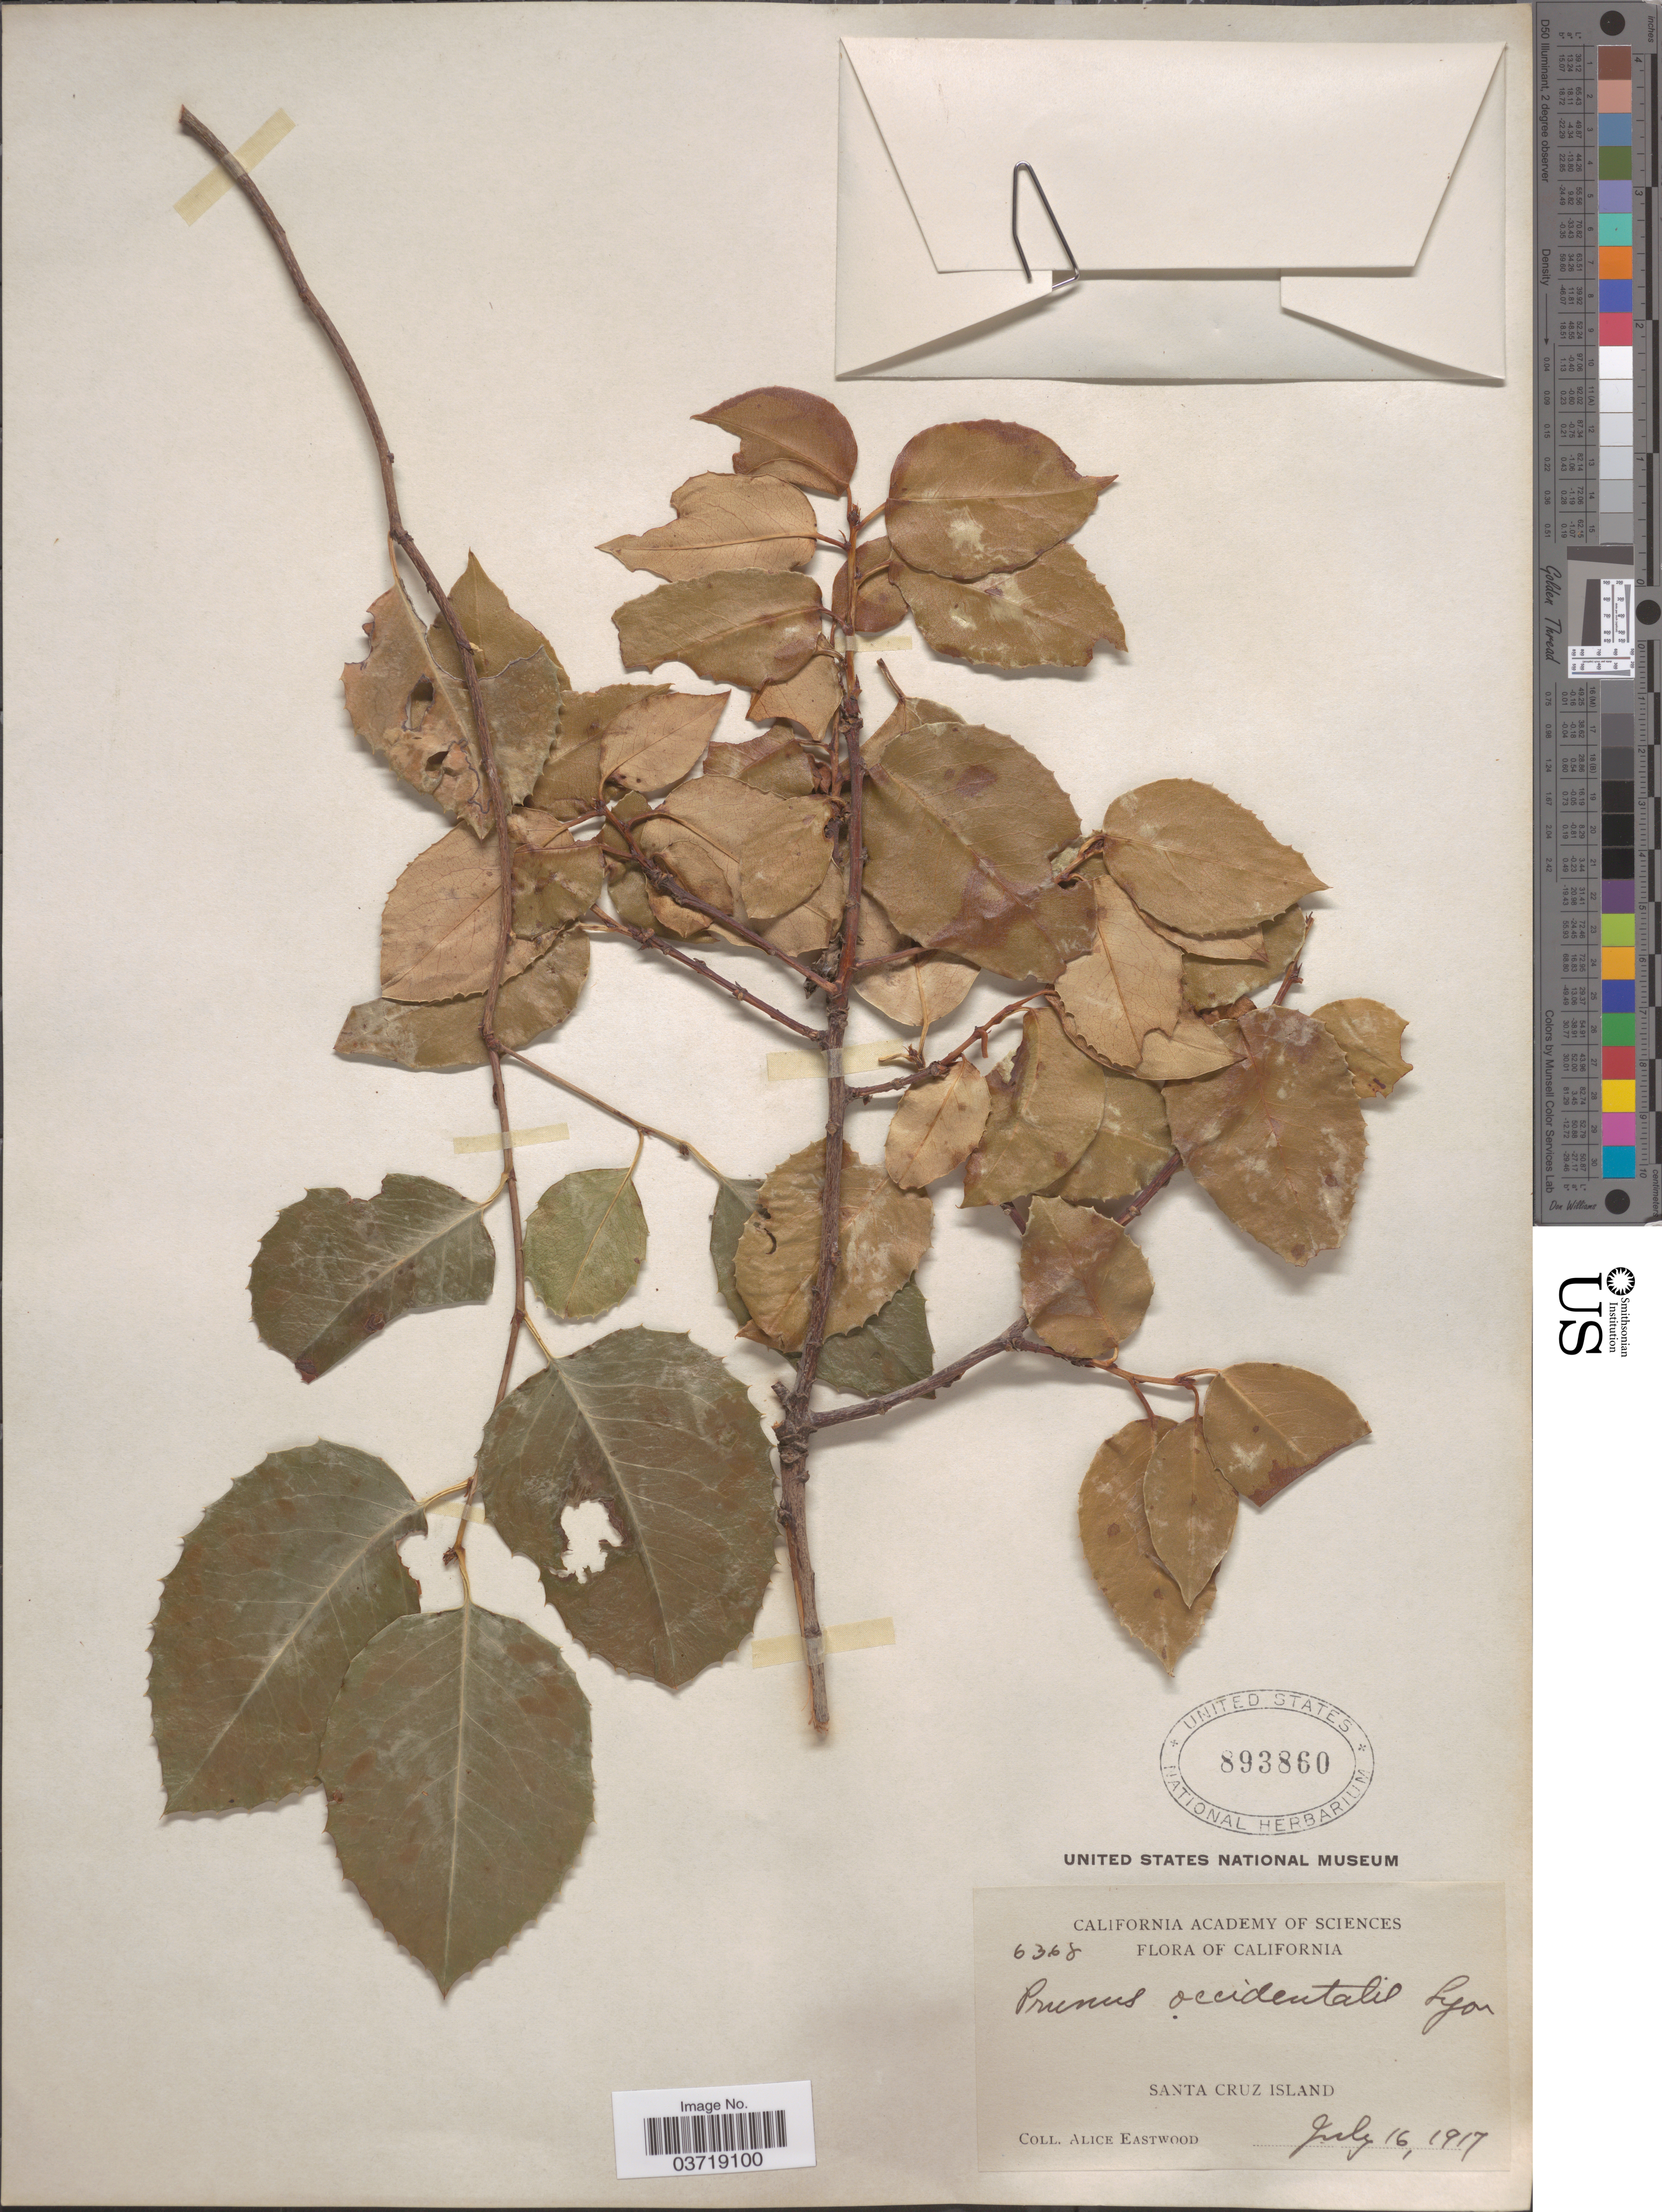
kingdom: Plantae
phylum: Tracheophyta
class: Magnoliopsida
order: Rosales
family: Rosaceae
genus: Prunus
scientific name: Prunus ilicifolia var. occidentalis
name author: K. Brandegee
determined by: Strong, Mark T., (BOT), Smithsonian Institution - National Museum of Natural History (UNITED STATES)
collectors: A. Eastwood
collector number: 6368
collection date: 1917-07-16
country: United States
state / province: California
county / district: Santa Barbara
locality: Santa Cruz Island.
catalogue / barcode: US 893860